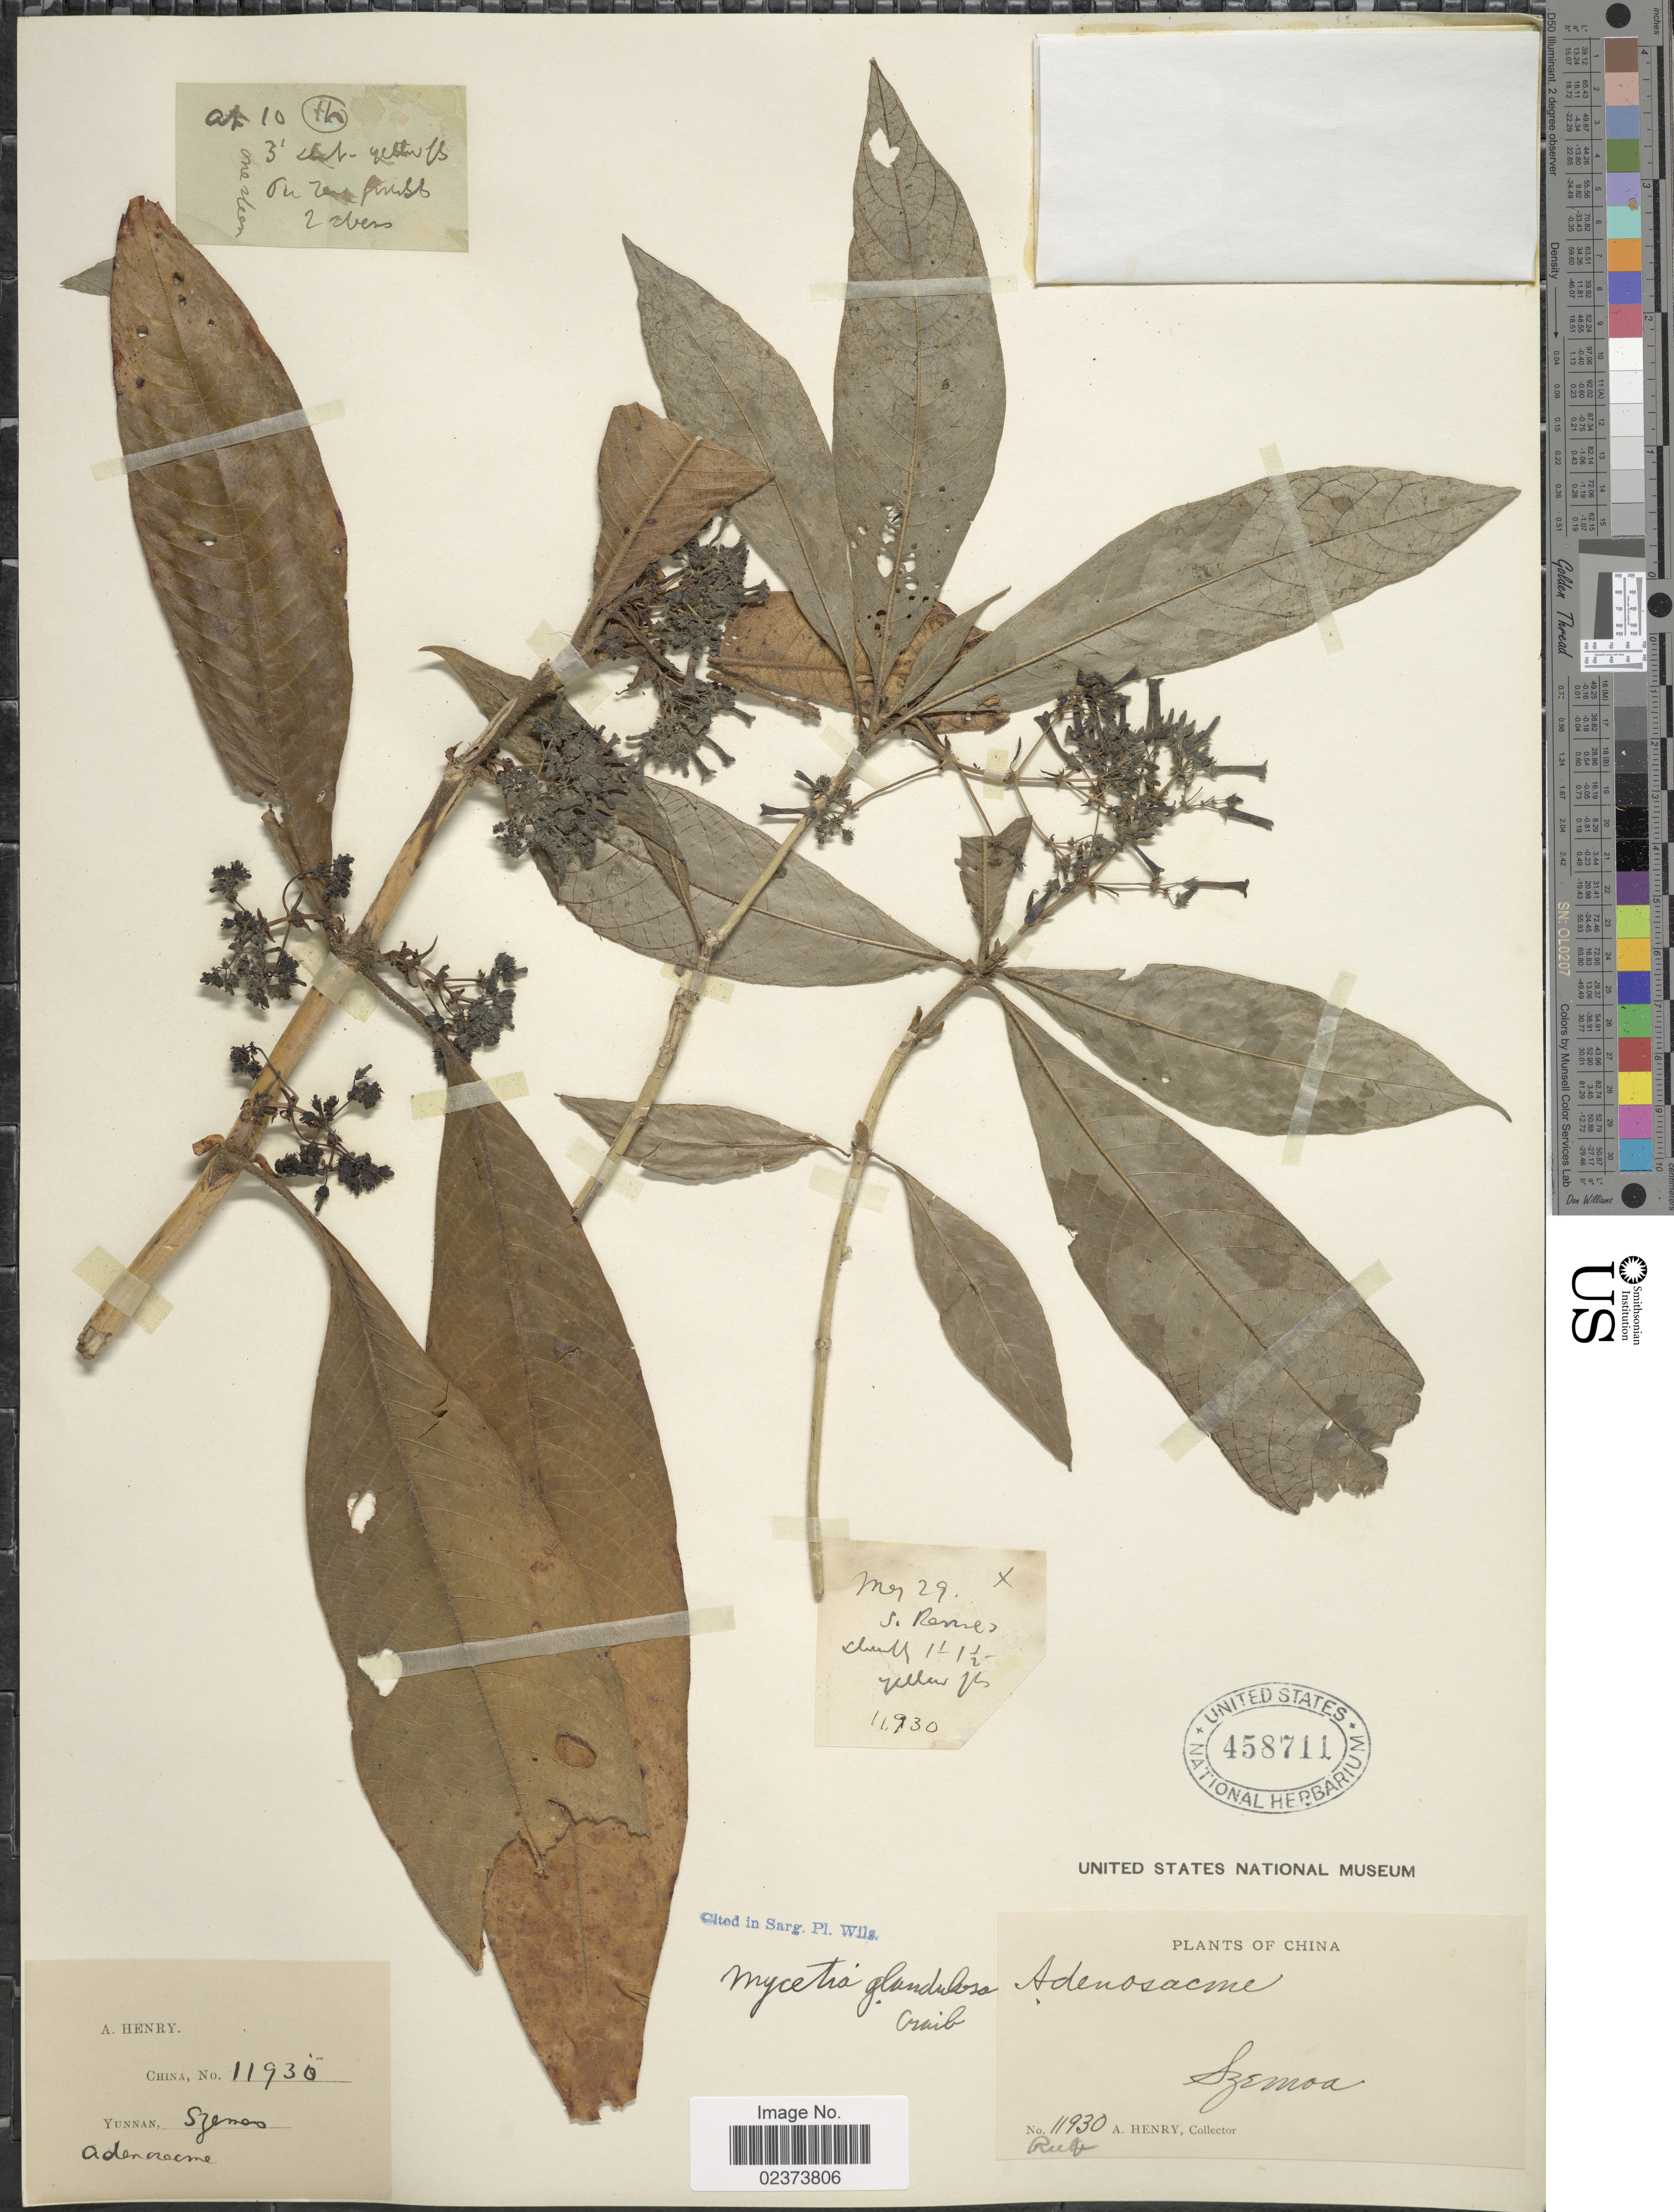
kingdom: Plantae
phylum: Tracheophyta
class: Magnoliopsida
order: Gentianales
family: Rubiaceae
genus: Mycetia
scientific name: Mycetia glandulosa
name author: Craib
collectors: A. Henry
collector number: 11930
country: China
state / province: Yunnan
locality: Yunnan, China, Szemoa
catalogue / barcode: US 458711